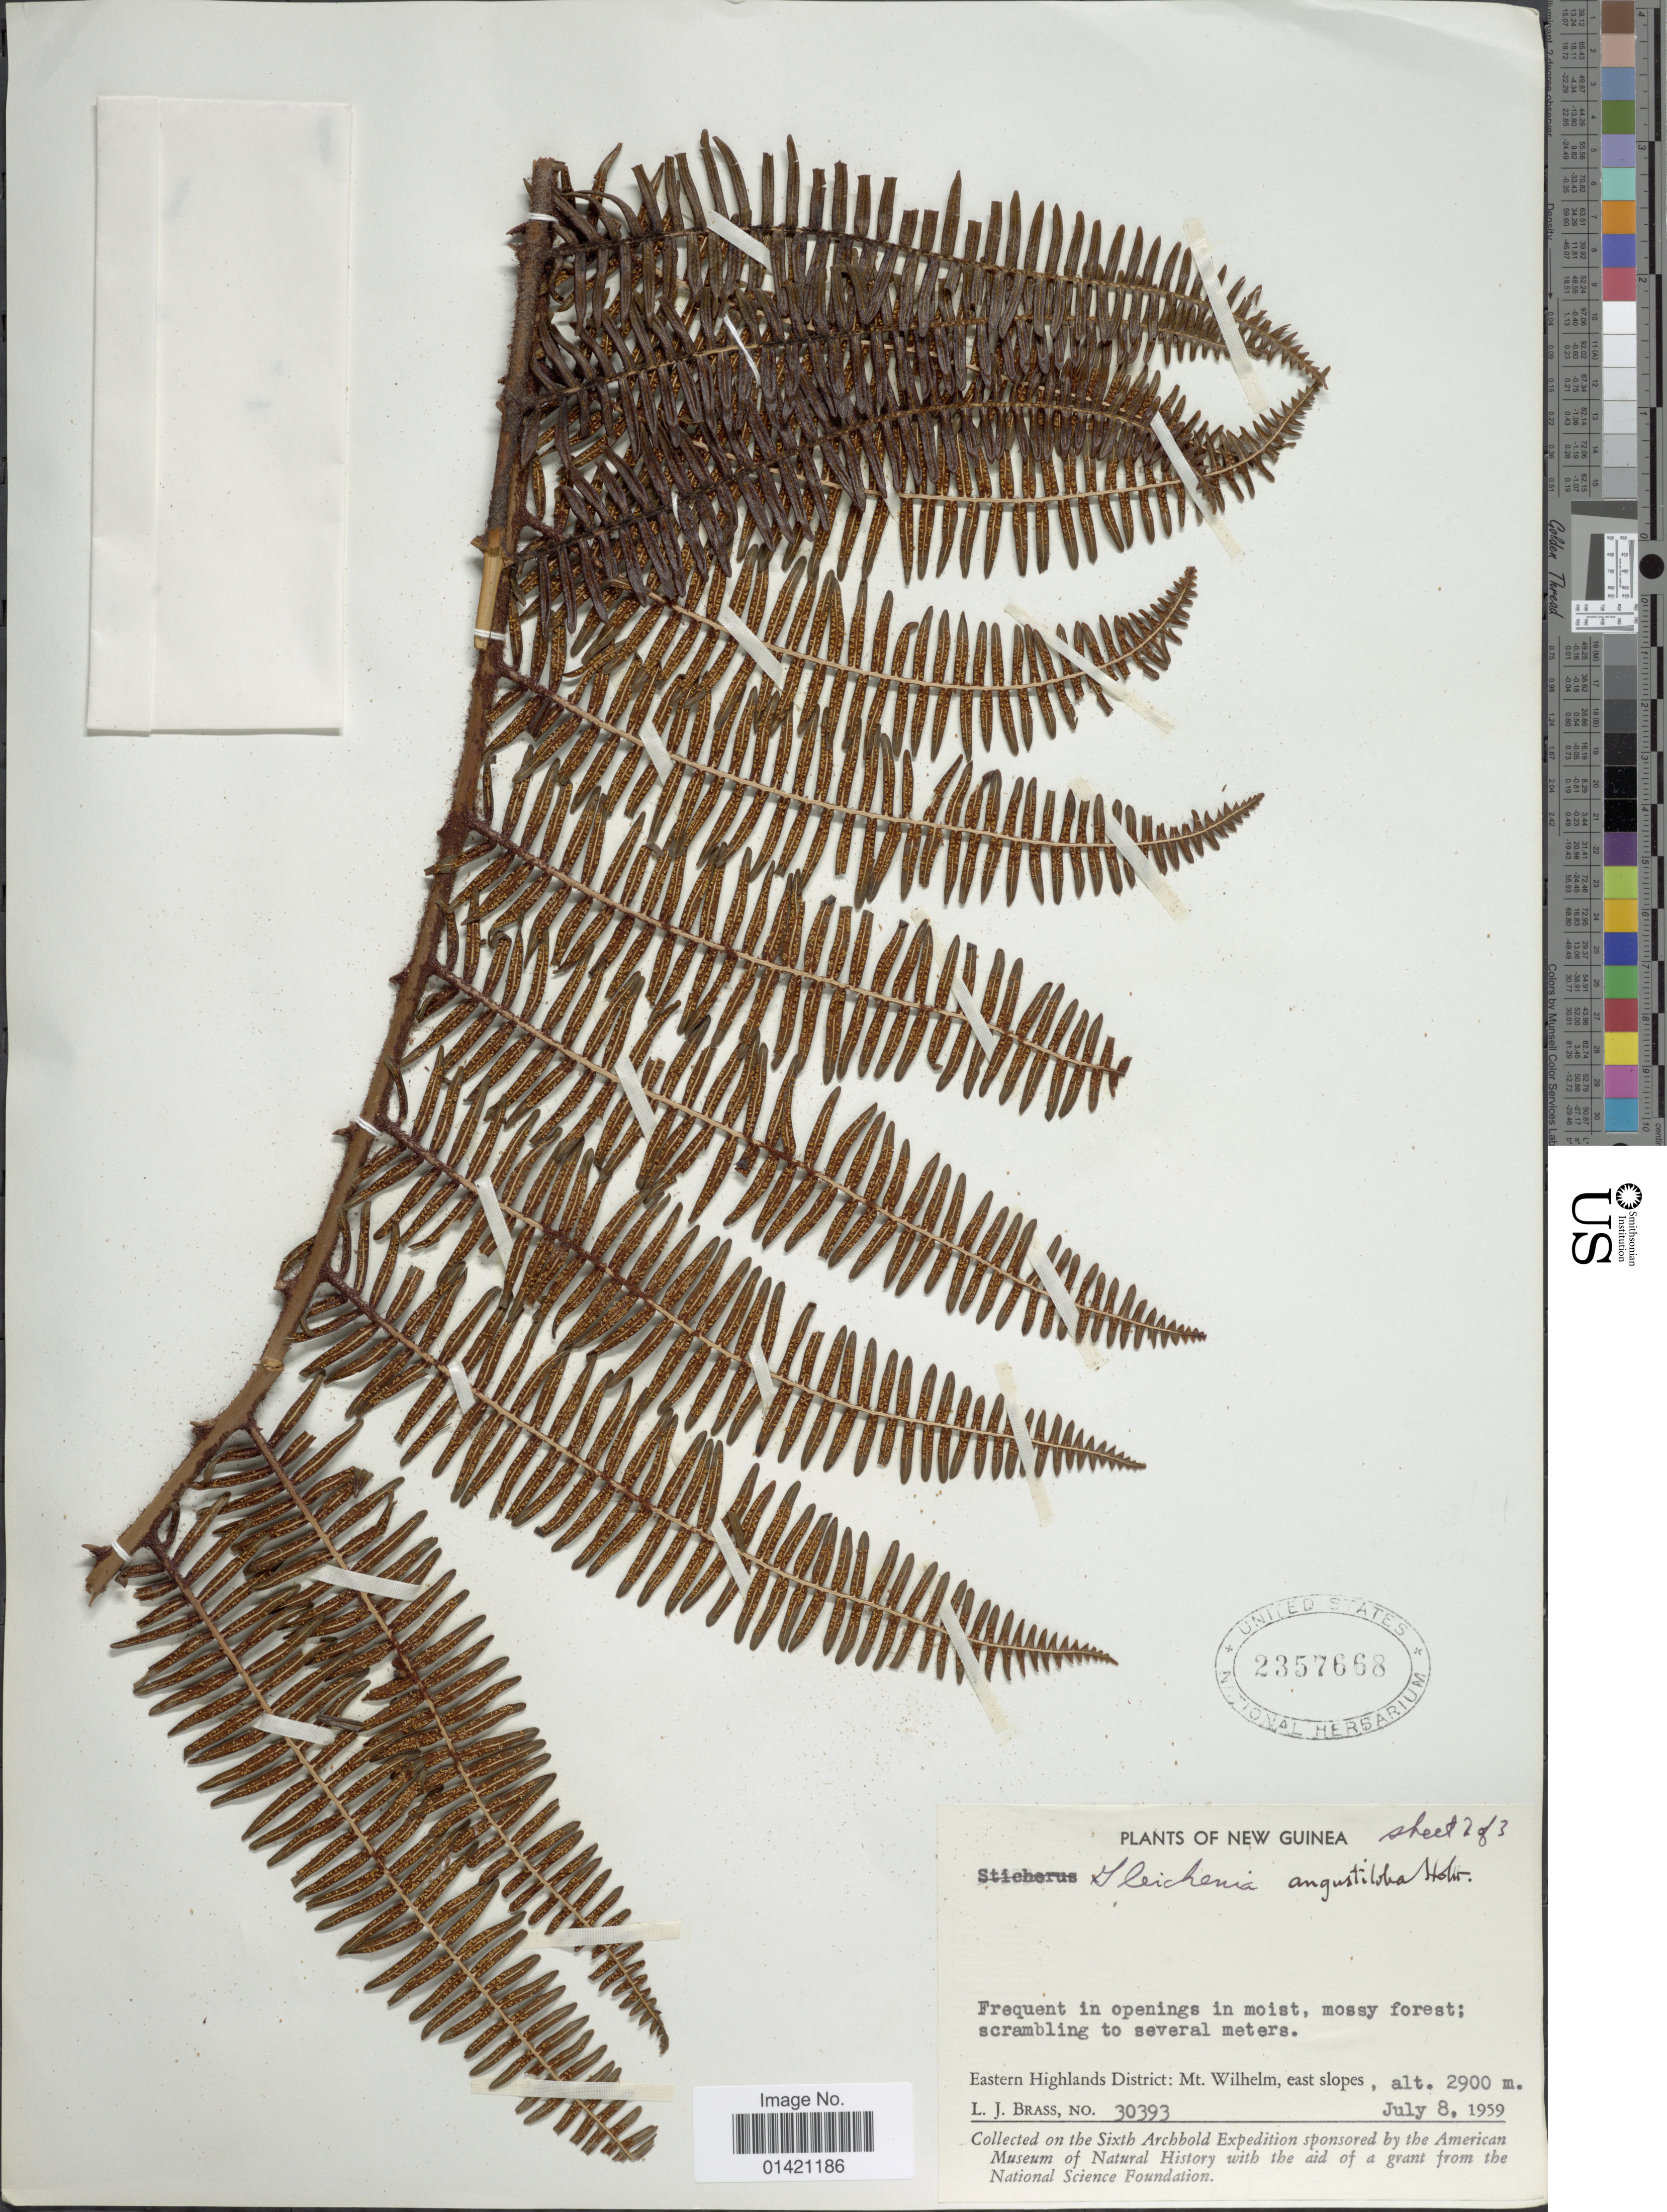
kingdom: Plantae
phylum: Tracheophyta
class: Polypodiopsida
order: Gleicheniales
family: Gleicheniaceae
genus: Diplopterygium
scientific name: Diplopterygium angustilobum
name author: (Holttum) Parris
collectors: L. J. Brass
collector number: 30393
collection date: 1959-07-08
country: Papua New Guinea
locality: New Guinea. Eastern Highlands District: Mt. Wilhelm, east slopes.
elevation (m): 2900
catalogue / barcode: US 2357668